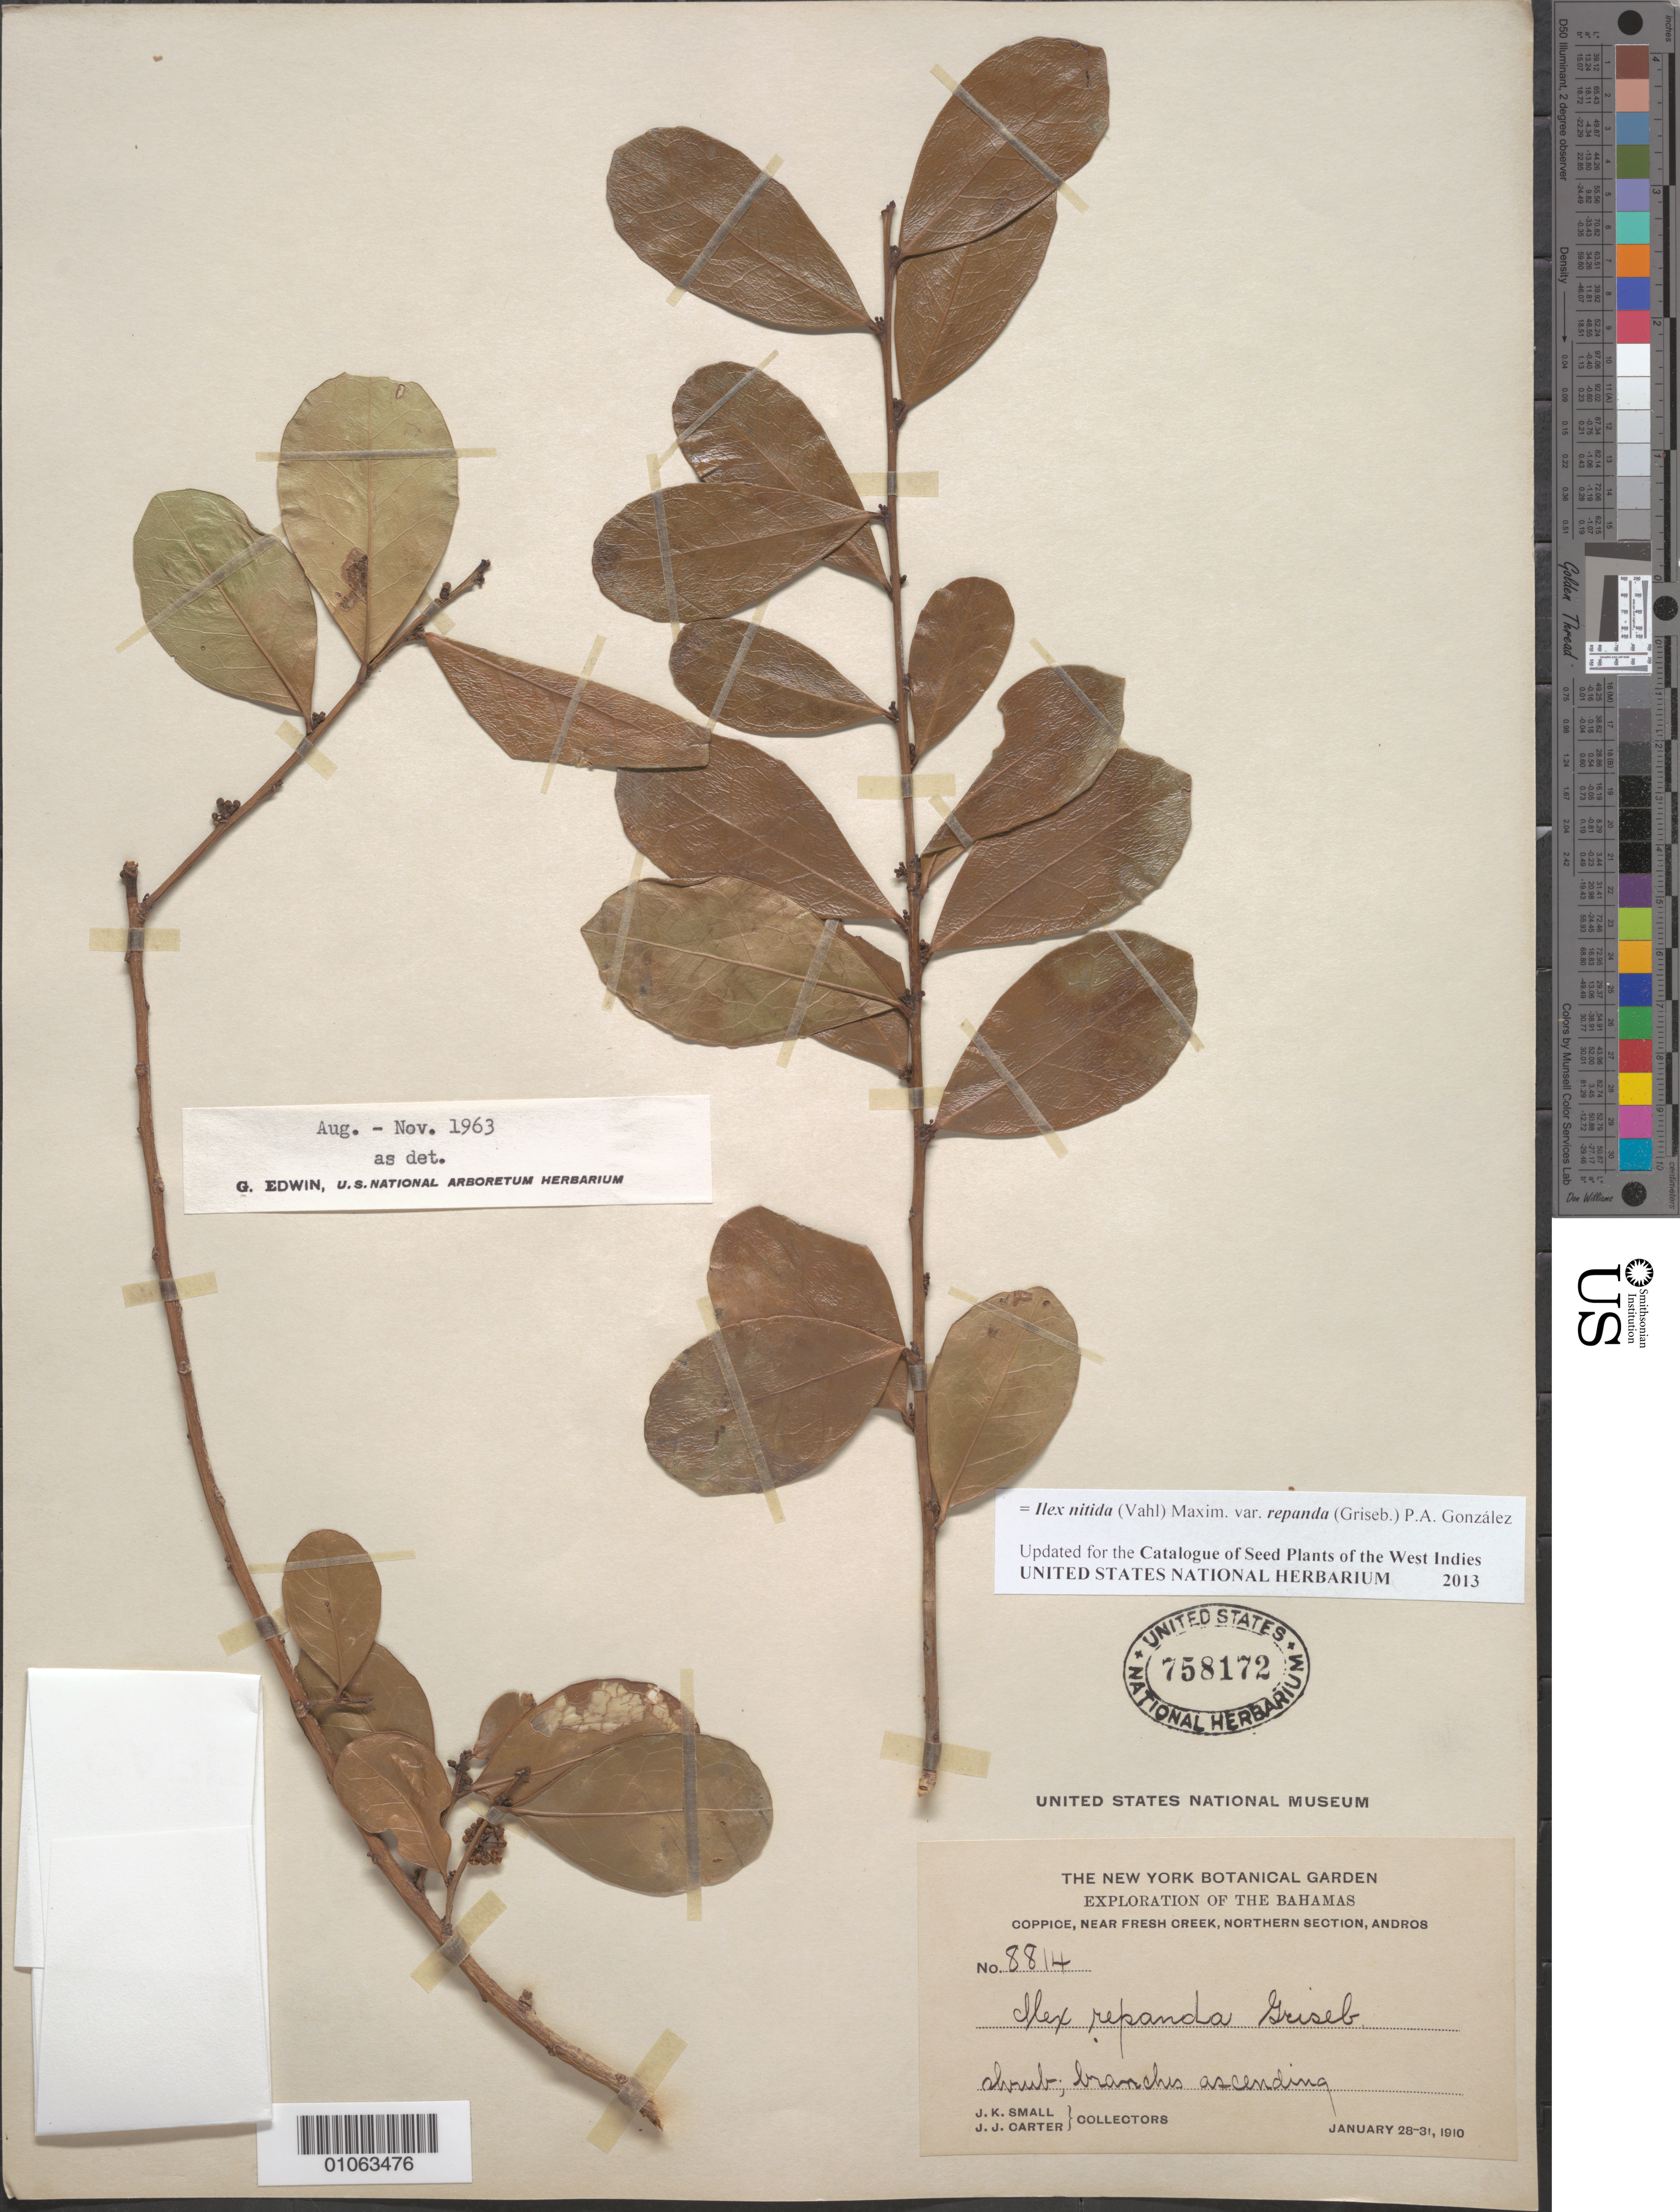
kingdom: Plantae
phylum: Tracheophyta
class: Magnoliopsida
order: Aquifoliales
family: Aquifoliaceae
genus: Ilex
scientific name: Ilex nitida var. repanda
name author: (Griseb.) P. A. González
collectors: J. K. Small & J. J. Carter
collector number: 8814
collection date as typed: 28 Jan 1910 to 31 Dec 1910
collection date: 1910-01-28/1910-12-31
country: Bahamas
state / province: North Andros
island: Andros I.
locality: Coppice, near fresh creek.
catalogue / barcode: US 758172